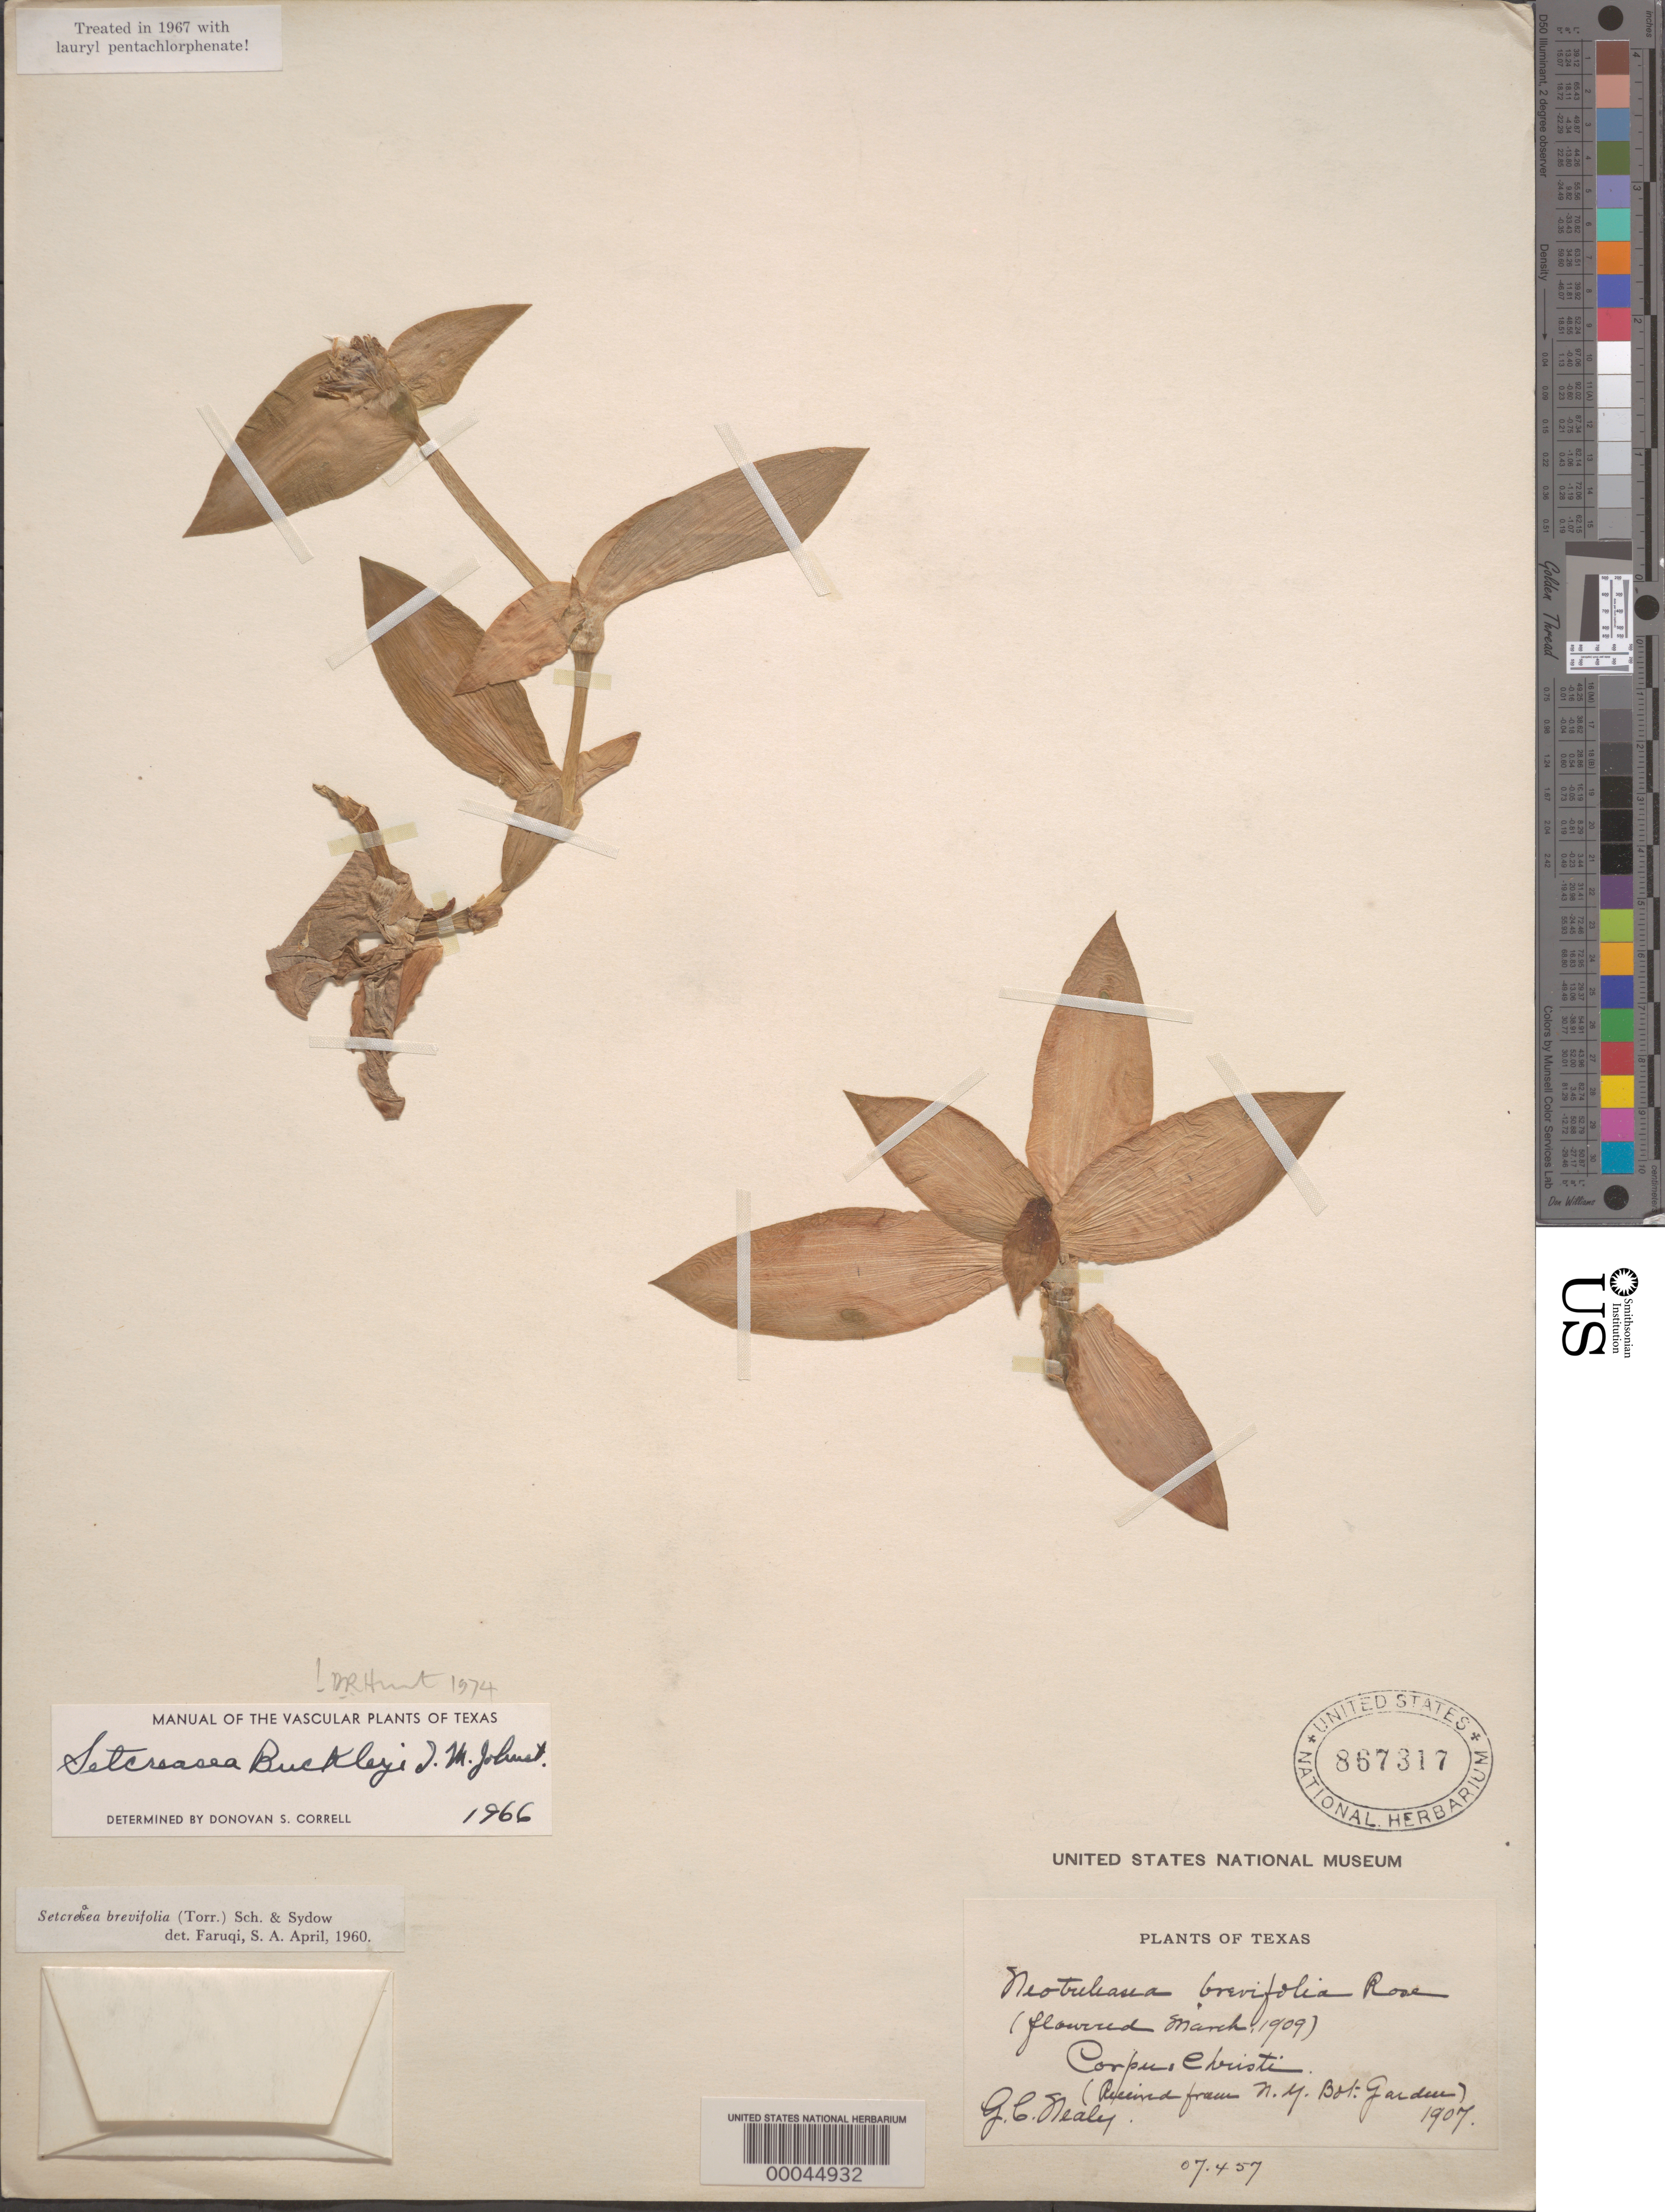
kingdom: Plantae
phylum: Tracheophyta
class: Liliopsida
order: Commelinales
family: Commelinaceae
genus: Tradescantia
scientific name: Tradescantia buckleyi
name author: (I.M. Johnst.) D.R. Hunt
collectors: G. C. Nealley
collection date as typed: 1907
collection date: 1907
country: United States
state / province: Texas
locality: Corpus christi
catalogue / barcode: US 867317